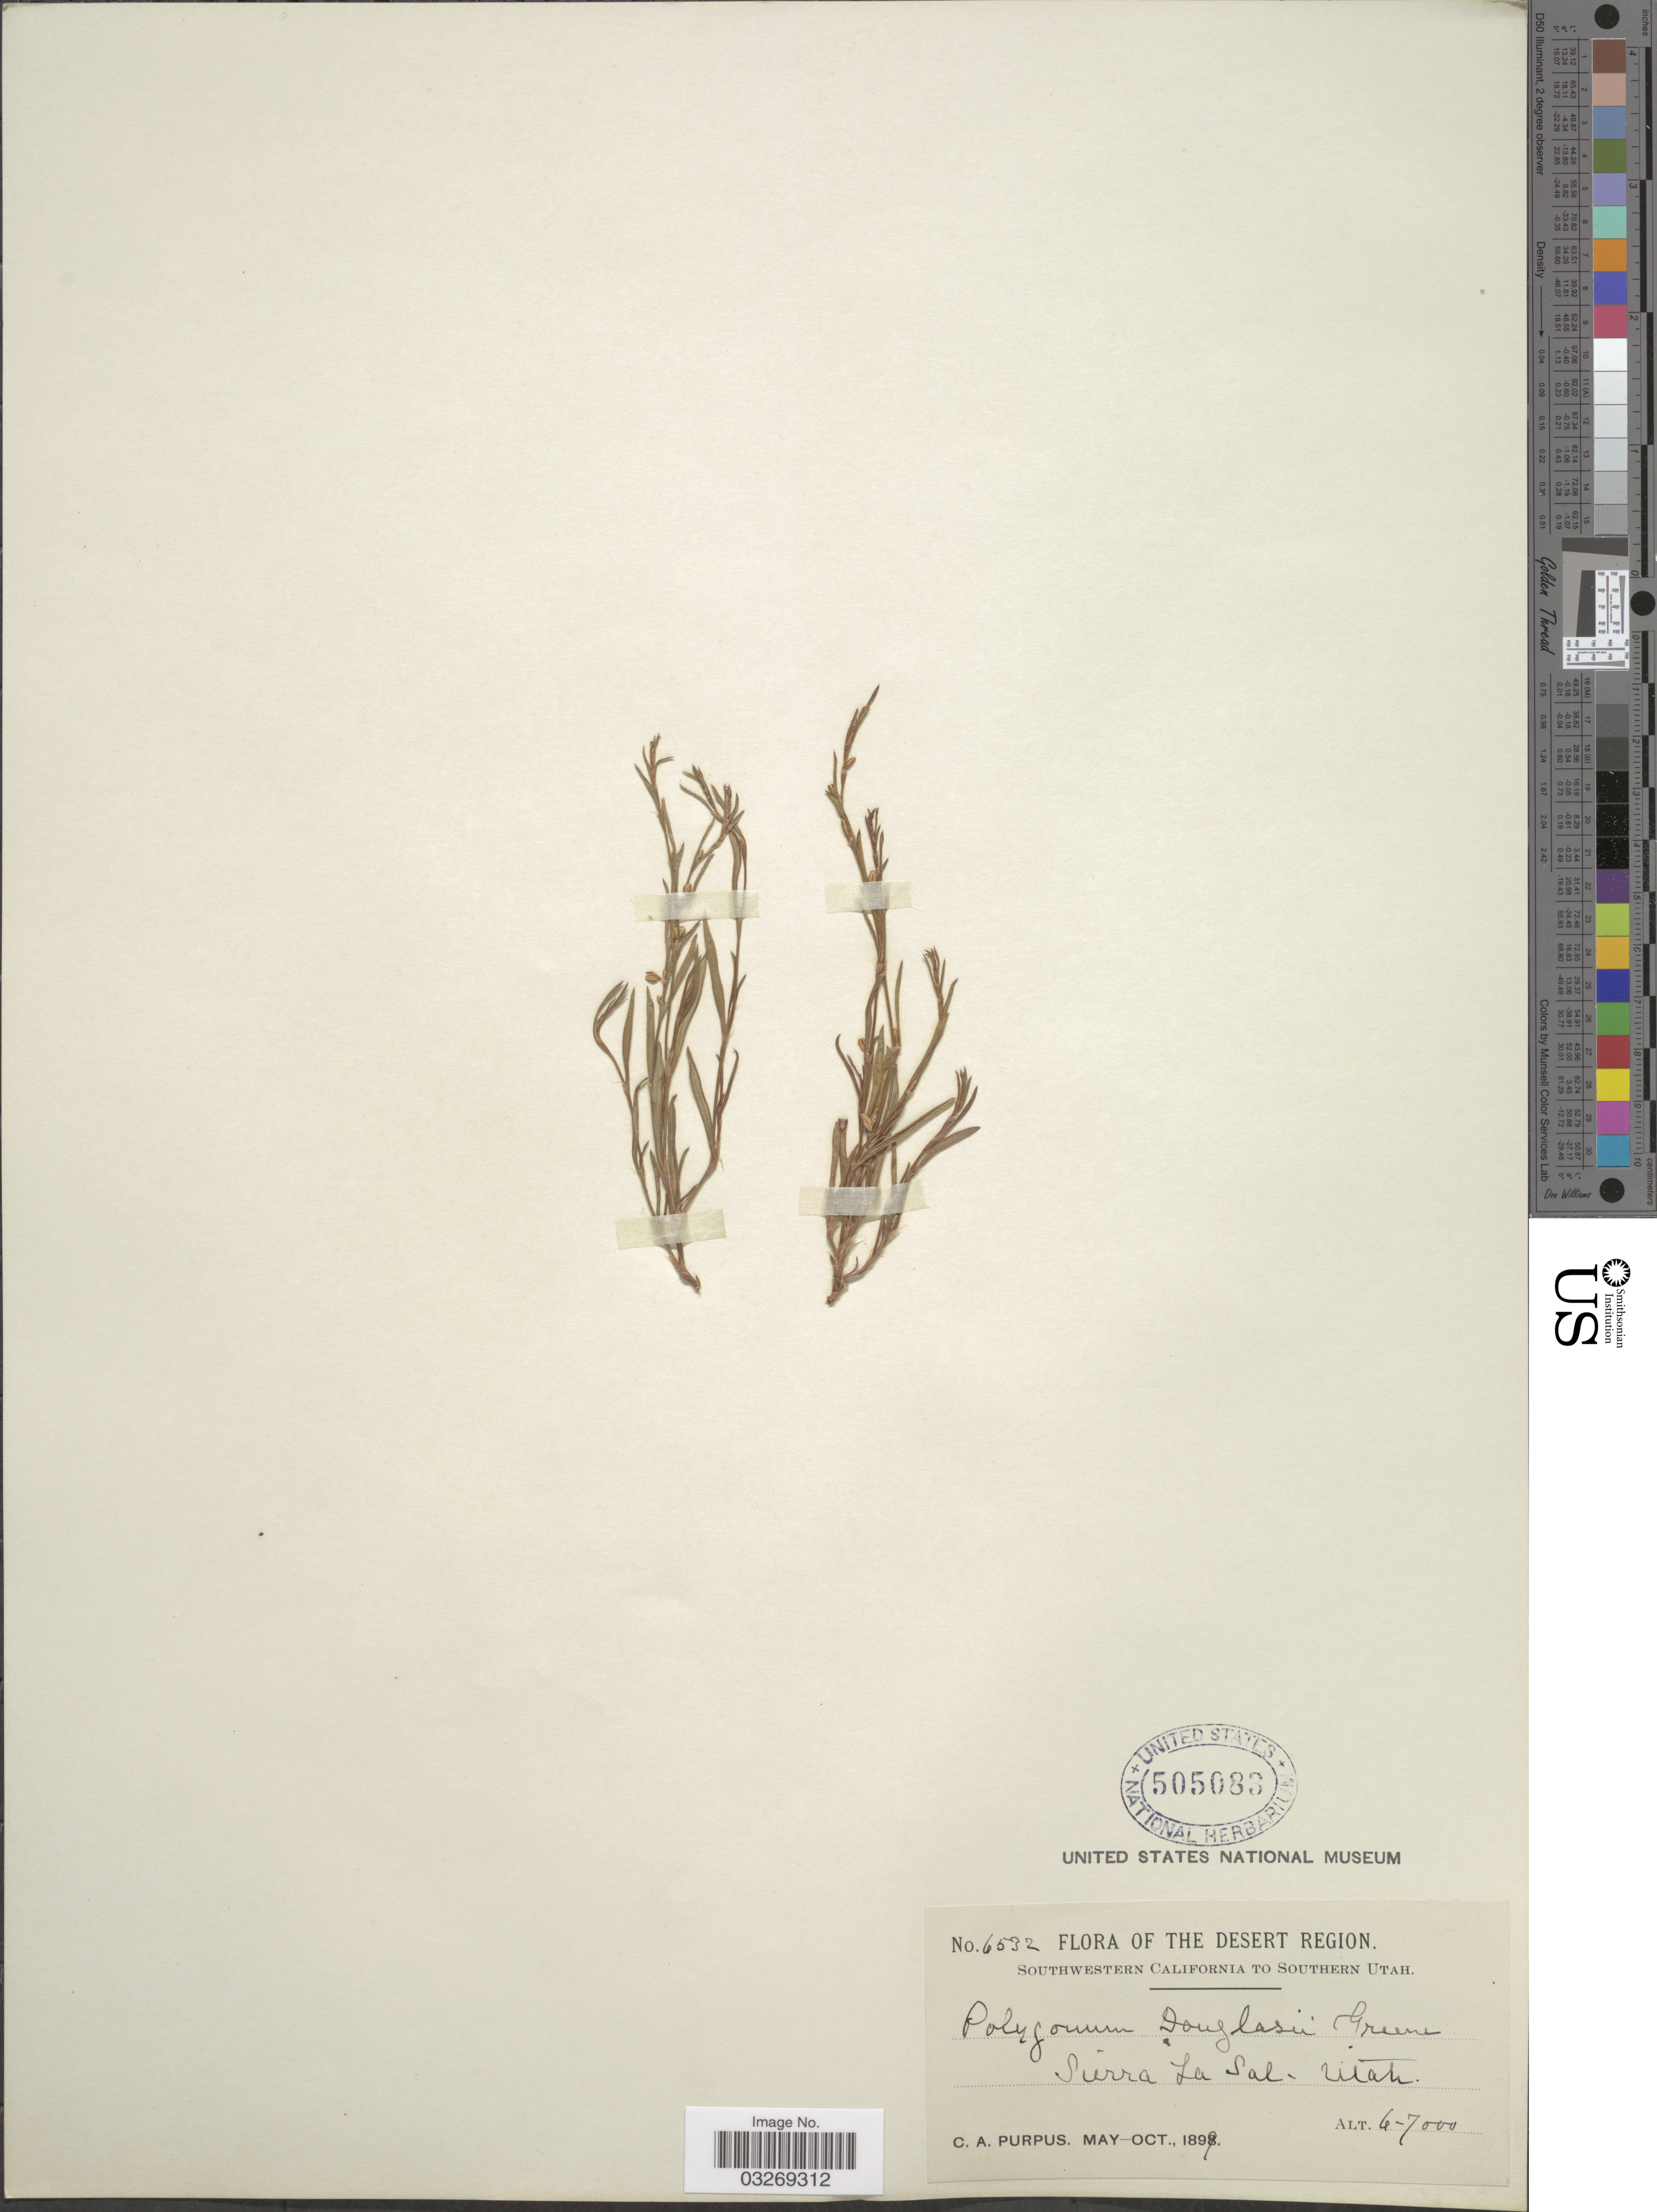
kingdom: Plantae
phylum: Tracheophyta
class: Magnoliopsida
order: Caryophyllales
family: Polygonaceae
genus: Polygonum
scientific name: Polygonum douglasii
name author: Greene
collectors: C. A. Purpus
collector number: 6532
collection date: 1899-05/1899-10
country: United States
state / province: Utah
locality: The Desert Region. Southern Utah. Sierra La Sal.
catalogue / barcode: US 505088